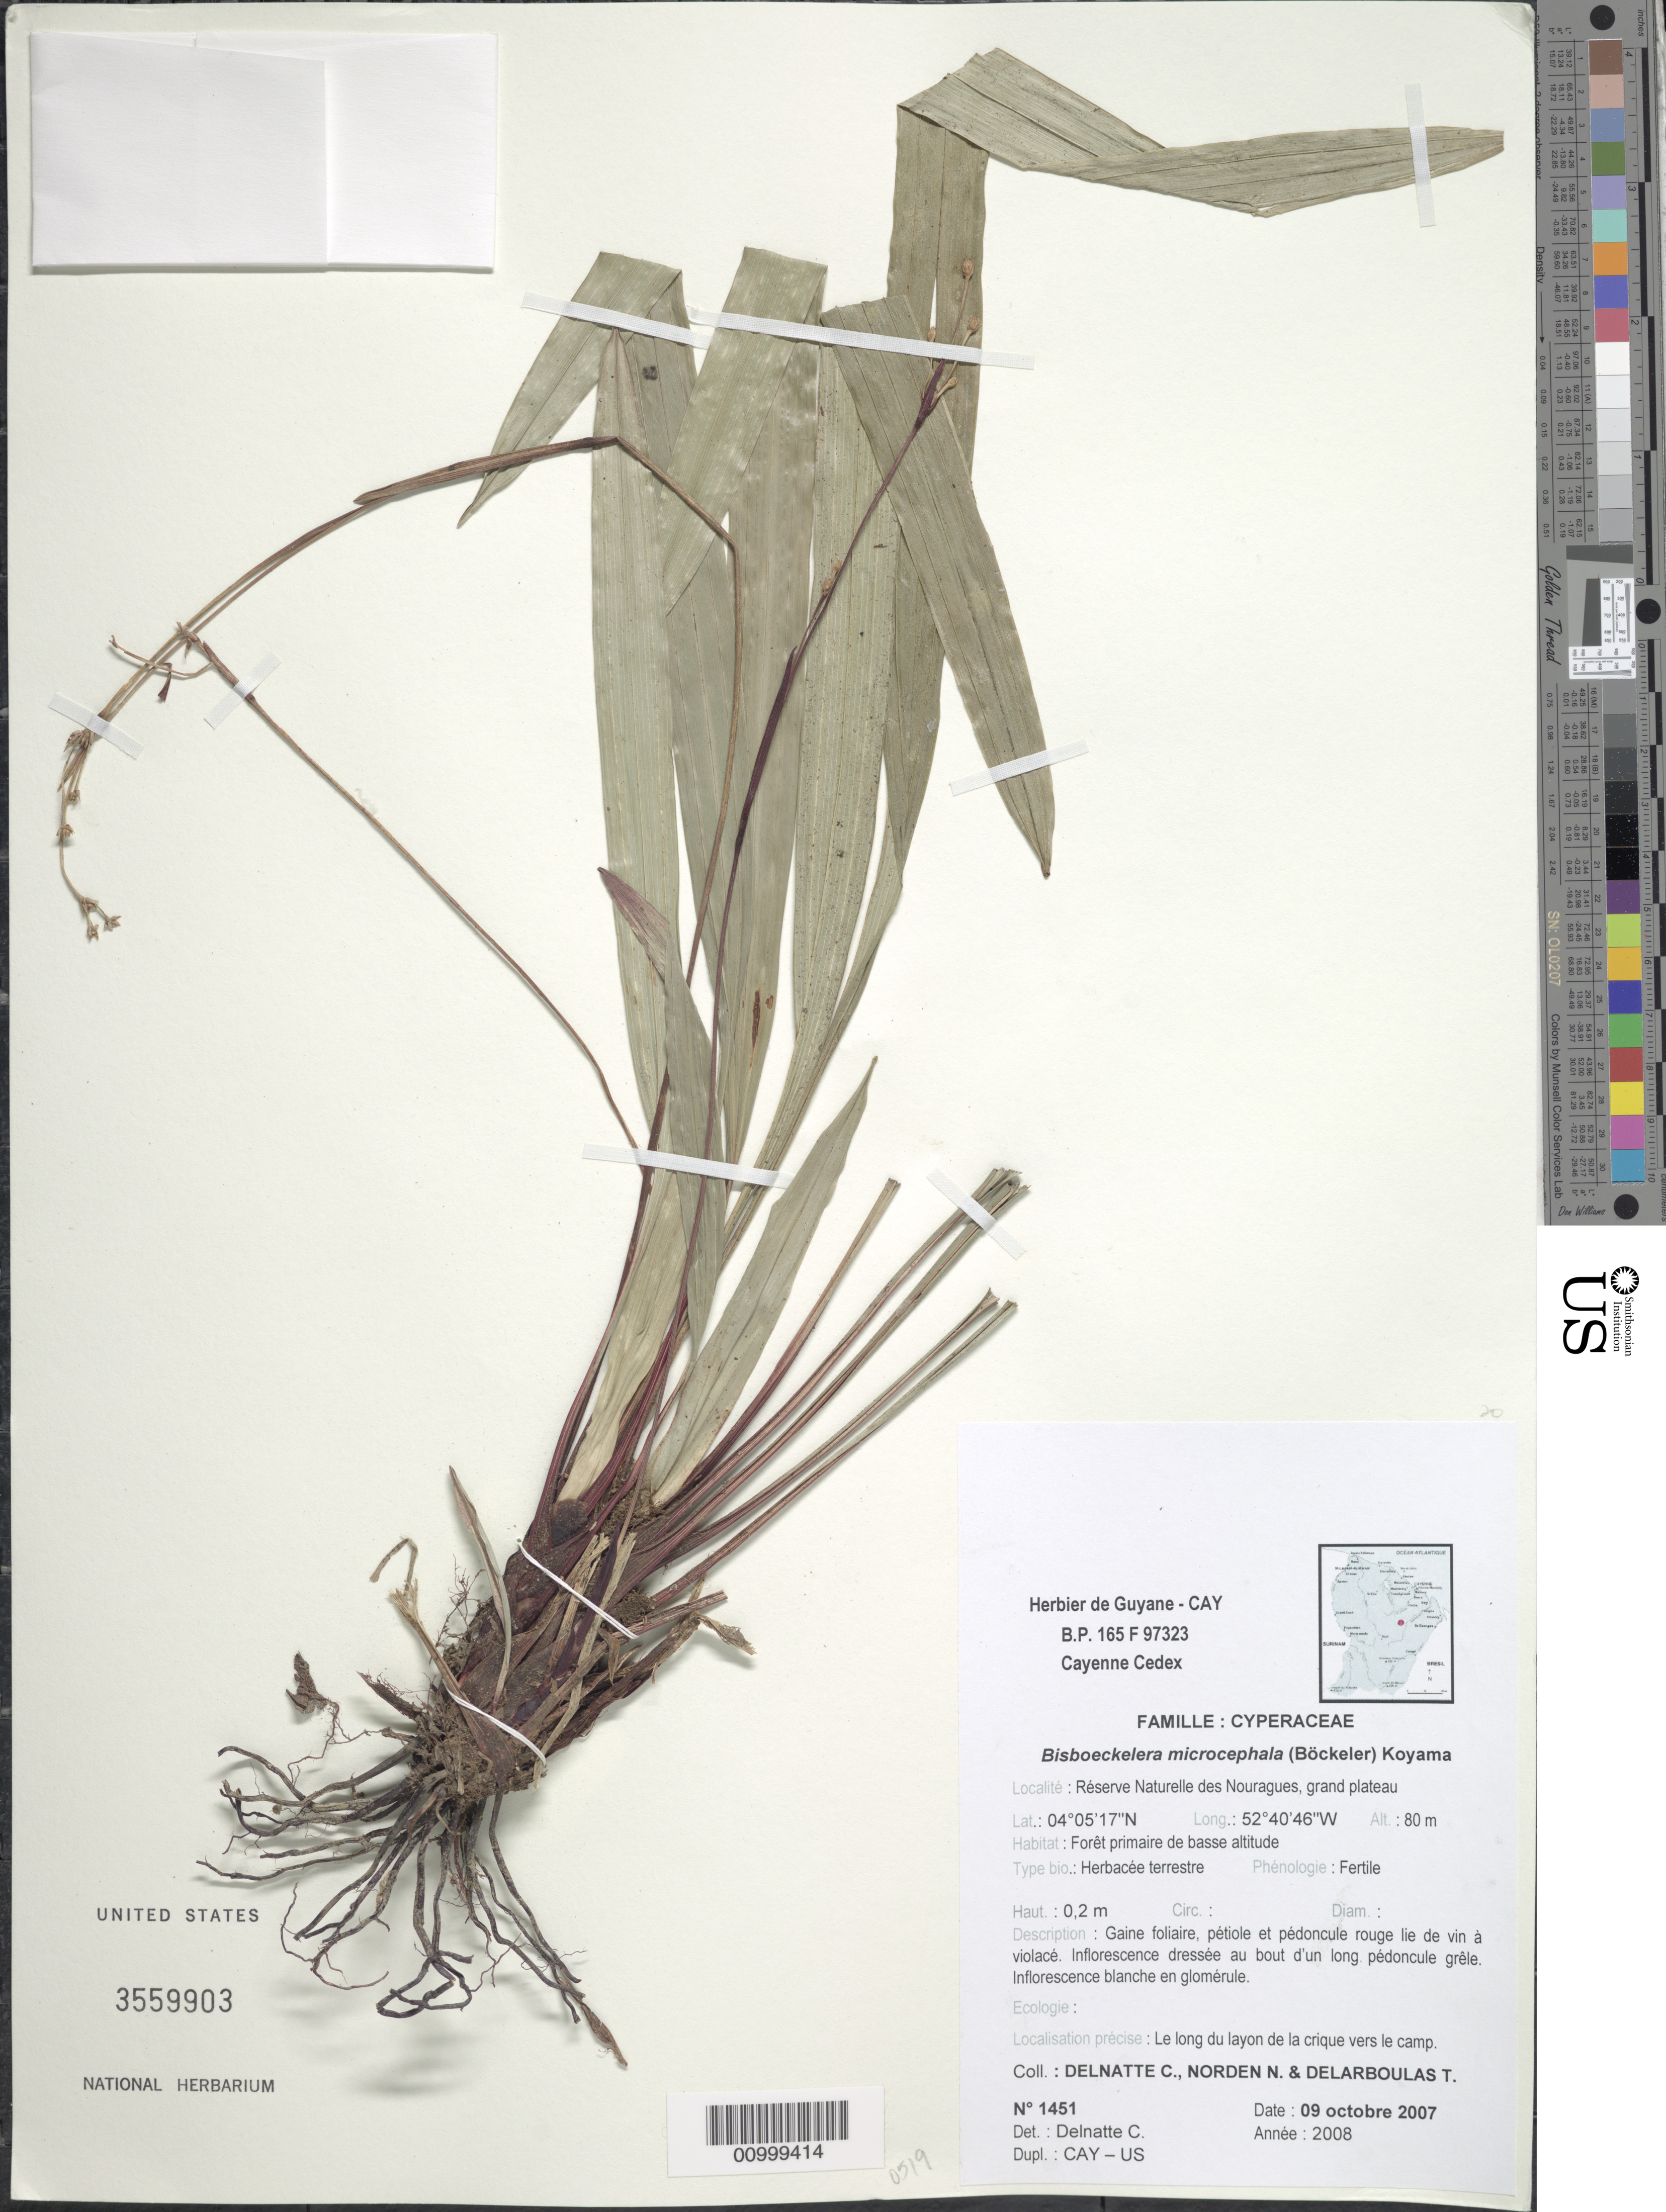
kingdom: Plantae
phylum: Tracheophyta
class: Liliopsida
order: Poales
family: Cyperaceae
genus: Bisboeckelera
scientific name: Bisboeckelera microcephala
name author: (Boeckeler) T. Koyama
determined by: Delnatte, C.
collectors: C. Delnatte, N. Norden & T. Delarboulas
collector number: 1451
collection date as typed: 9-Oct-07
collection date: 2007-10-09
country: French Guiana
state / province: Cayenne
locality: Reserve Naturelle des Nouragues, grand plateau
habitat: Foret primaire de basse altitude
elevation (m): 80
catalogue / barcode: US 3559903